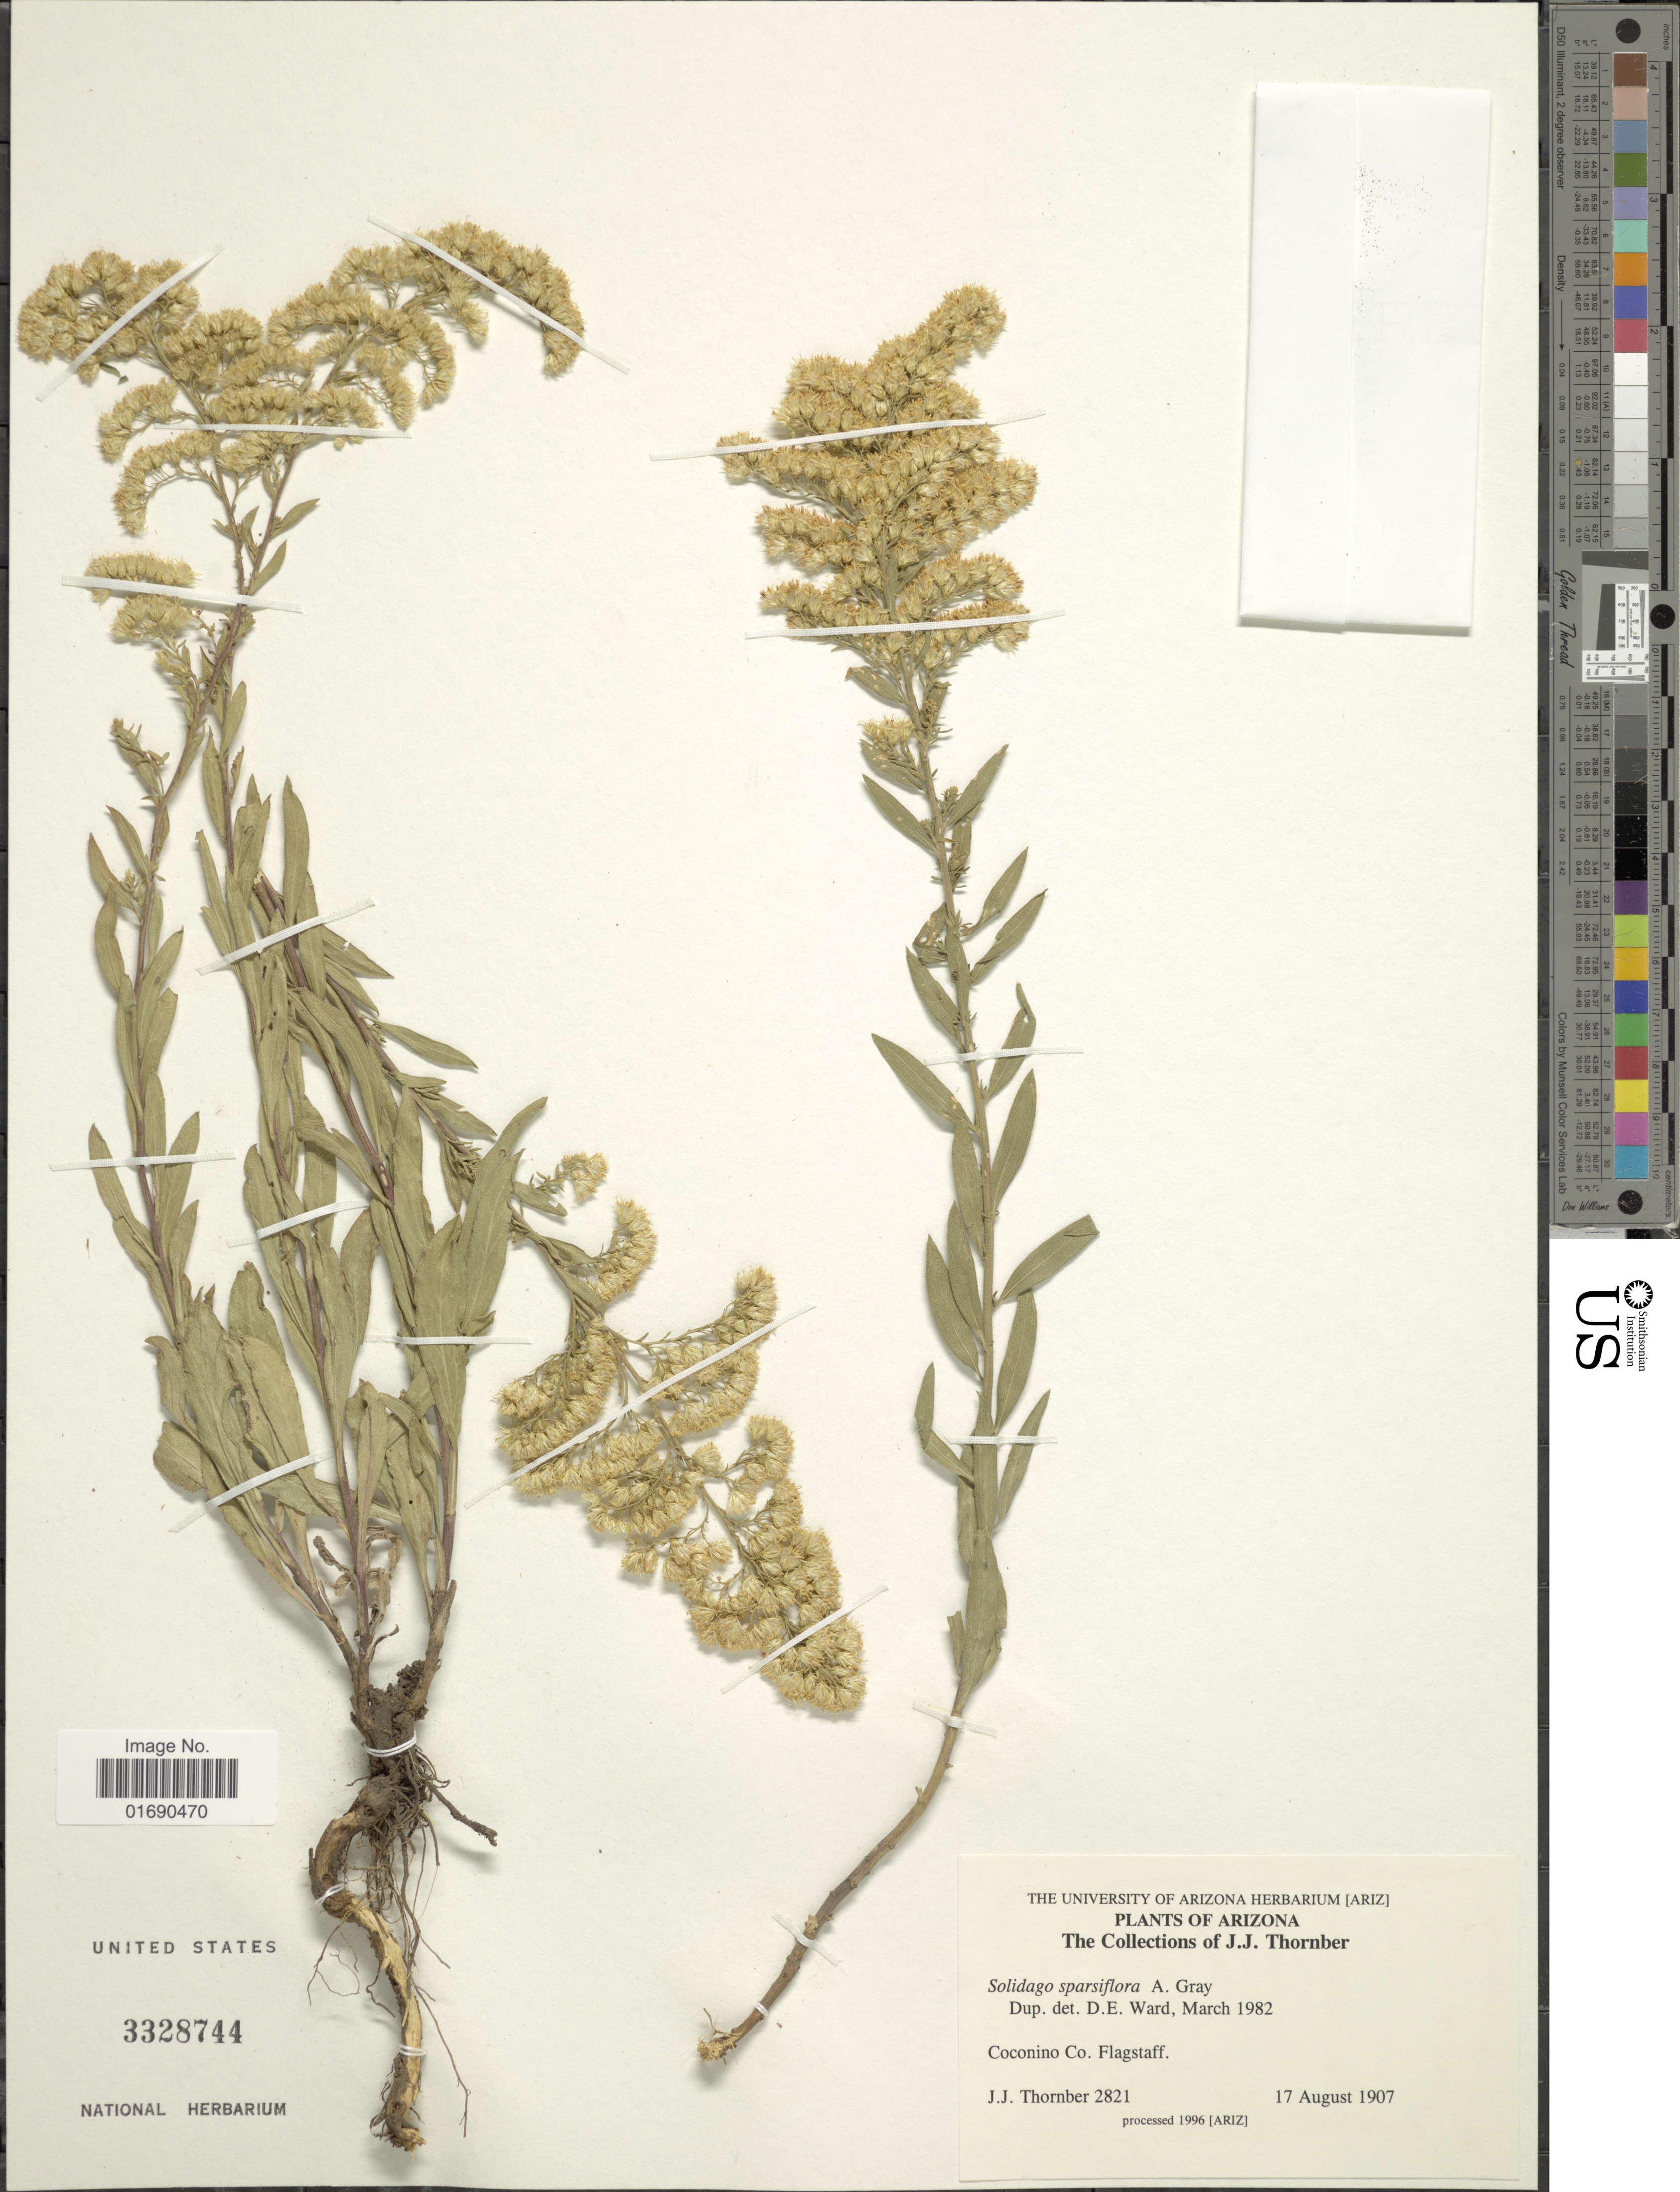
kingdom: Plantae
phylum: Tracheophyta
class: Magnoliopsida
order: Asterales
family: Asteraceae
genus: Solidago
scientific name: Solidago sparsiflora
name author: A. Gray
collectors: J. Thornber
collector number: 2821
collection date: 1907-08-17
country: United States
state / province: Arizona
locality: Coconino Co. Flagstaff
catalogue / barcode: US 3328744